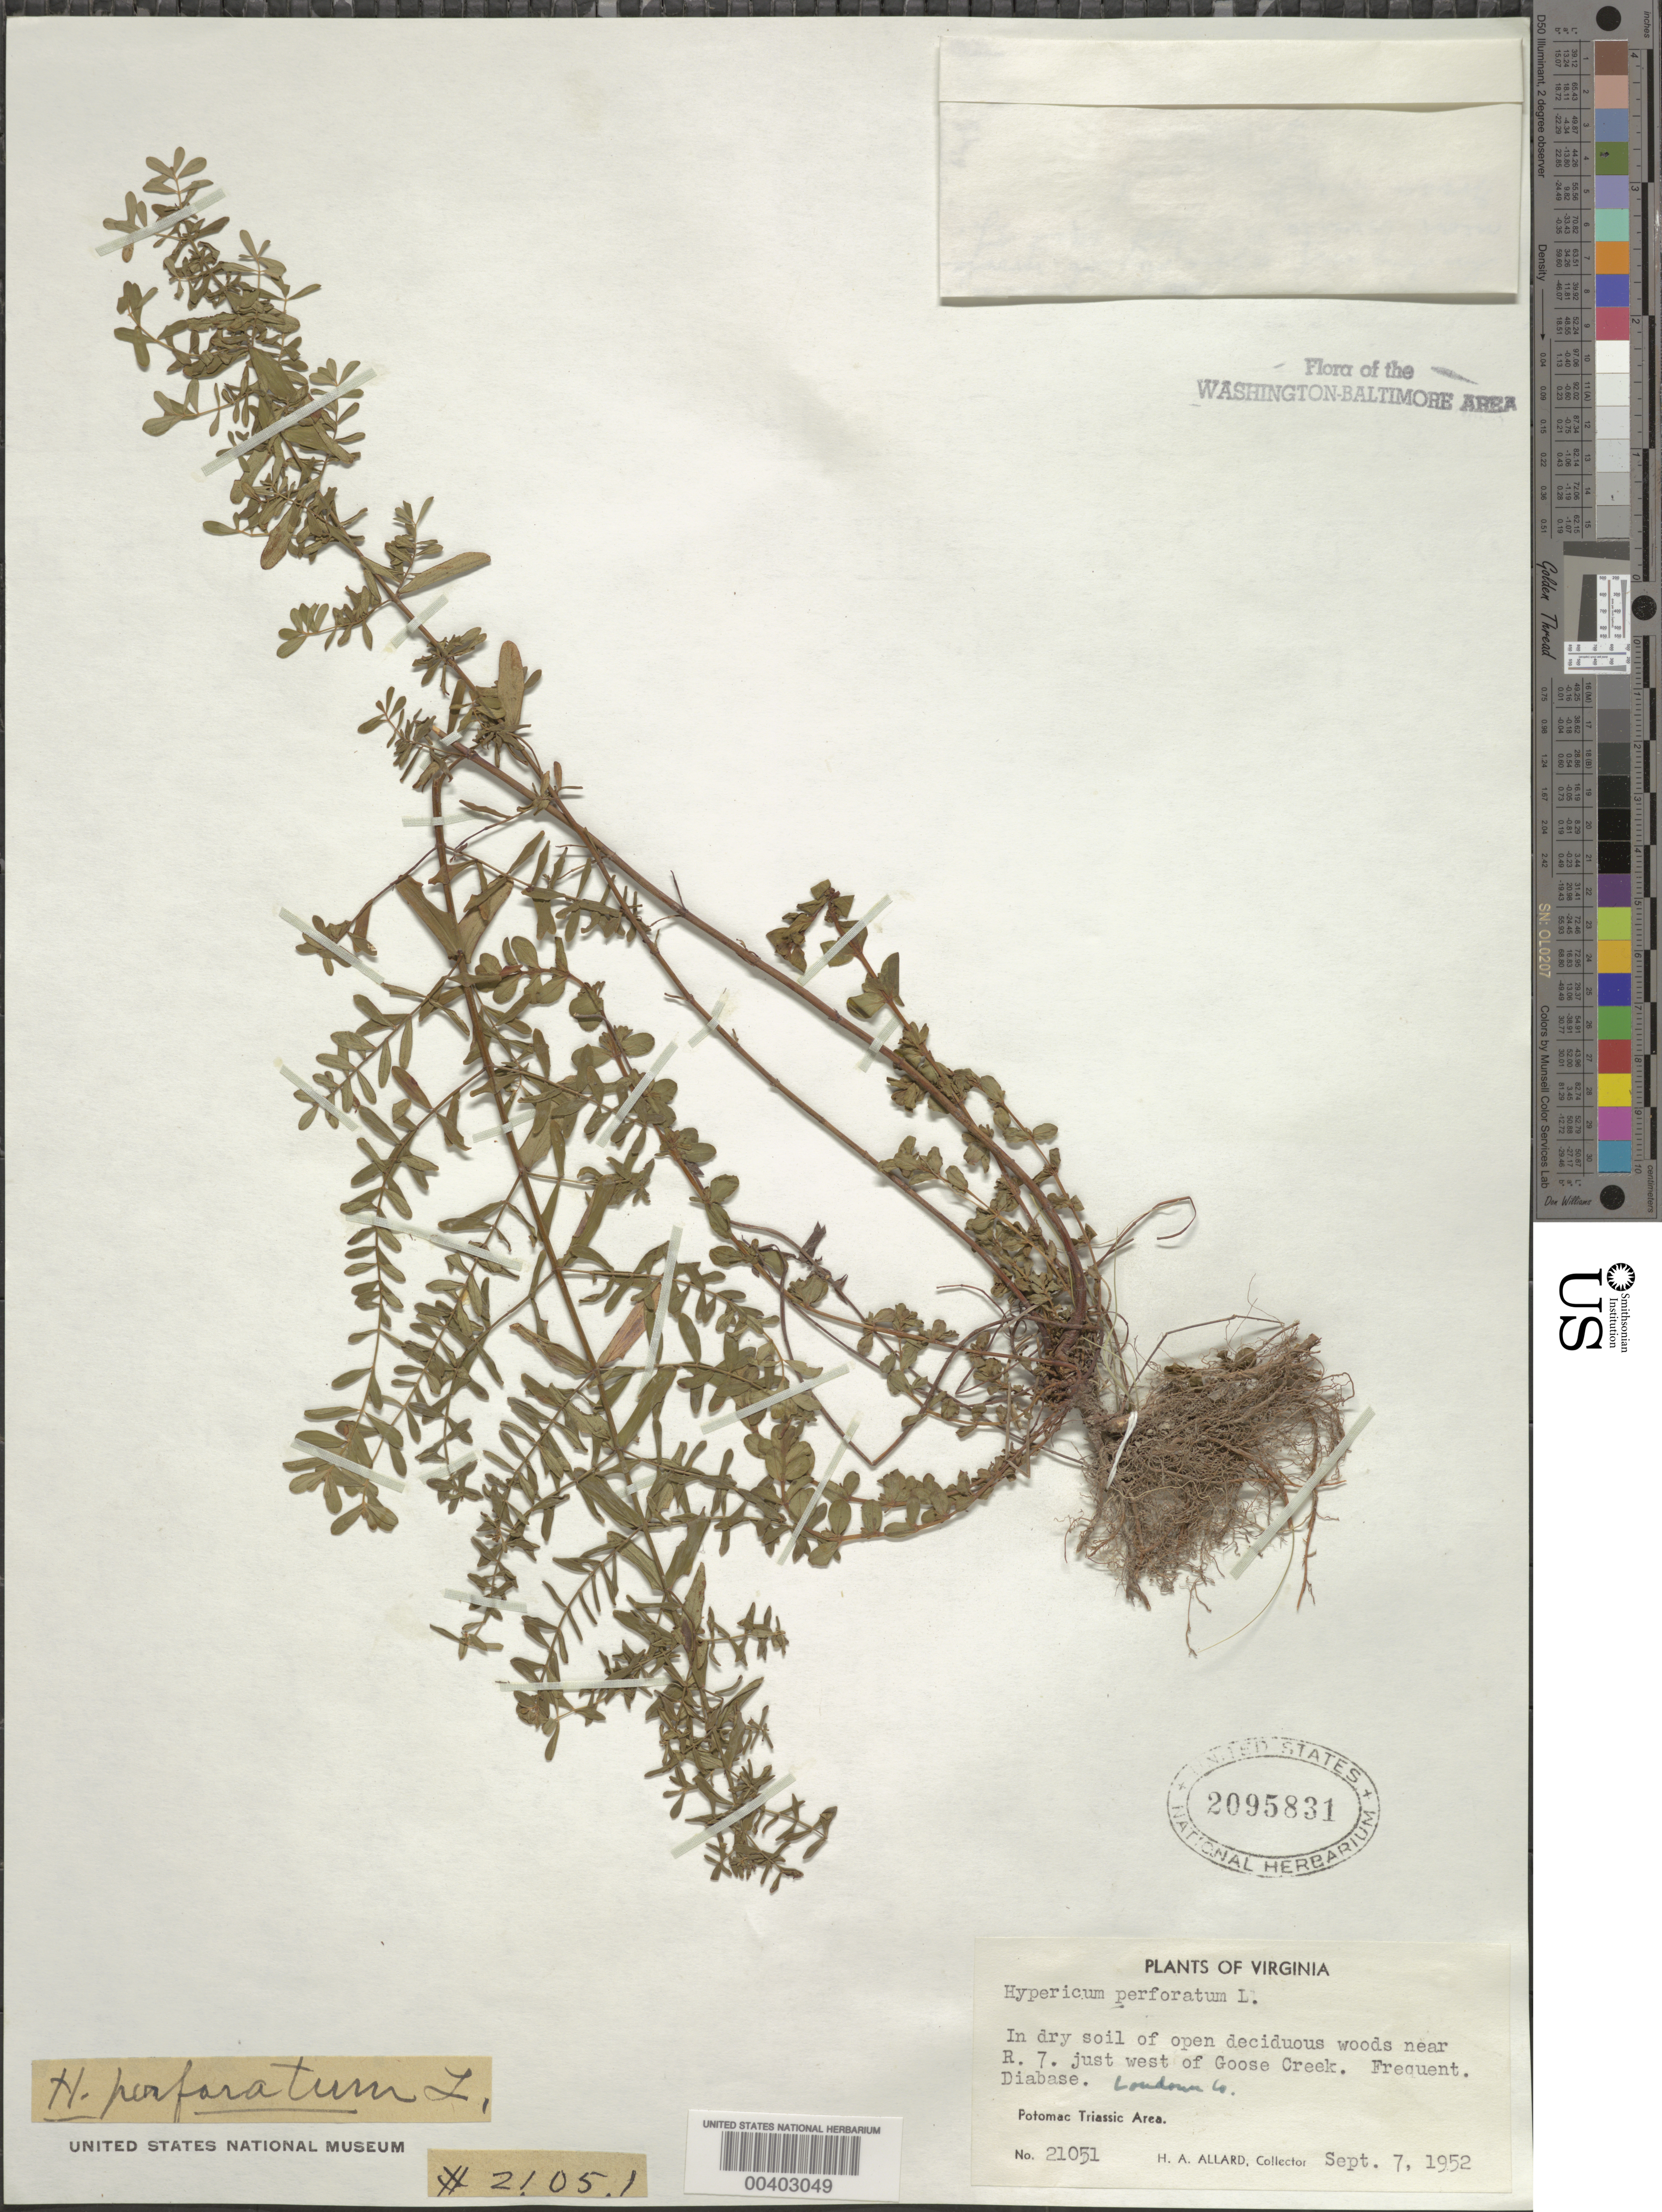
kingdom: Plantae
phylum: Tracheophyta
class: Magnoliopsida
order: Malpighiales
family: Hypericaceae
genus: Hypericum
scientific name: Hypericum perforatum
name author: L.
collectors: H. A. Allard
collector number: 21051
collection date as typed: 07 Sep 1952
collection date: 1952-09-07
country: United States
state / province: Virginia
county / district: Loudoun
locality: West of Goose Creek near Route 7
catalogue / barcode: US 2095831